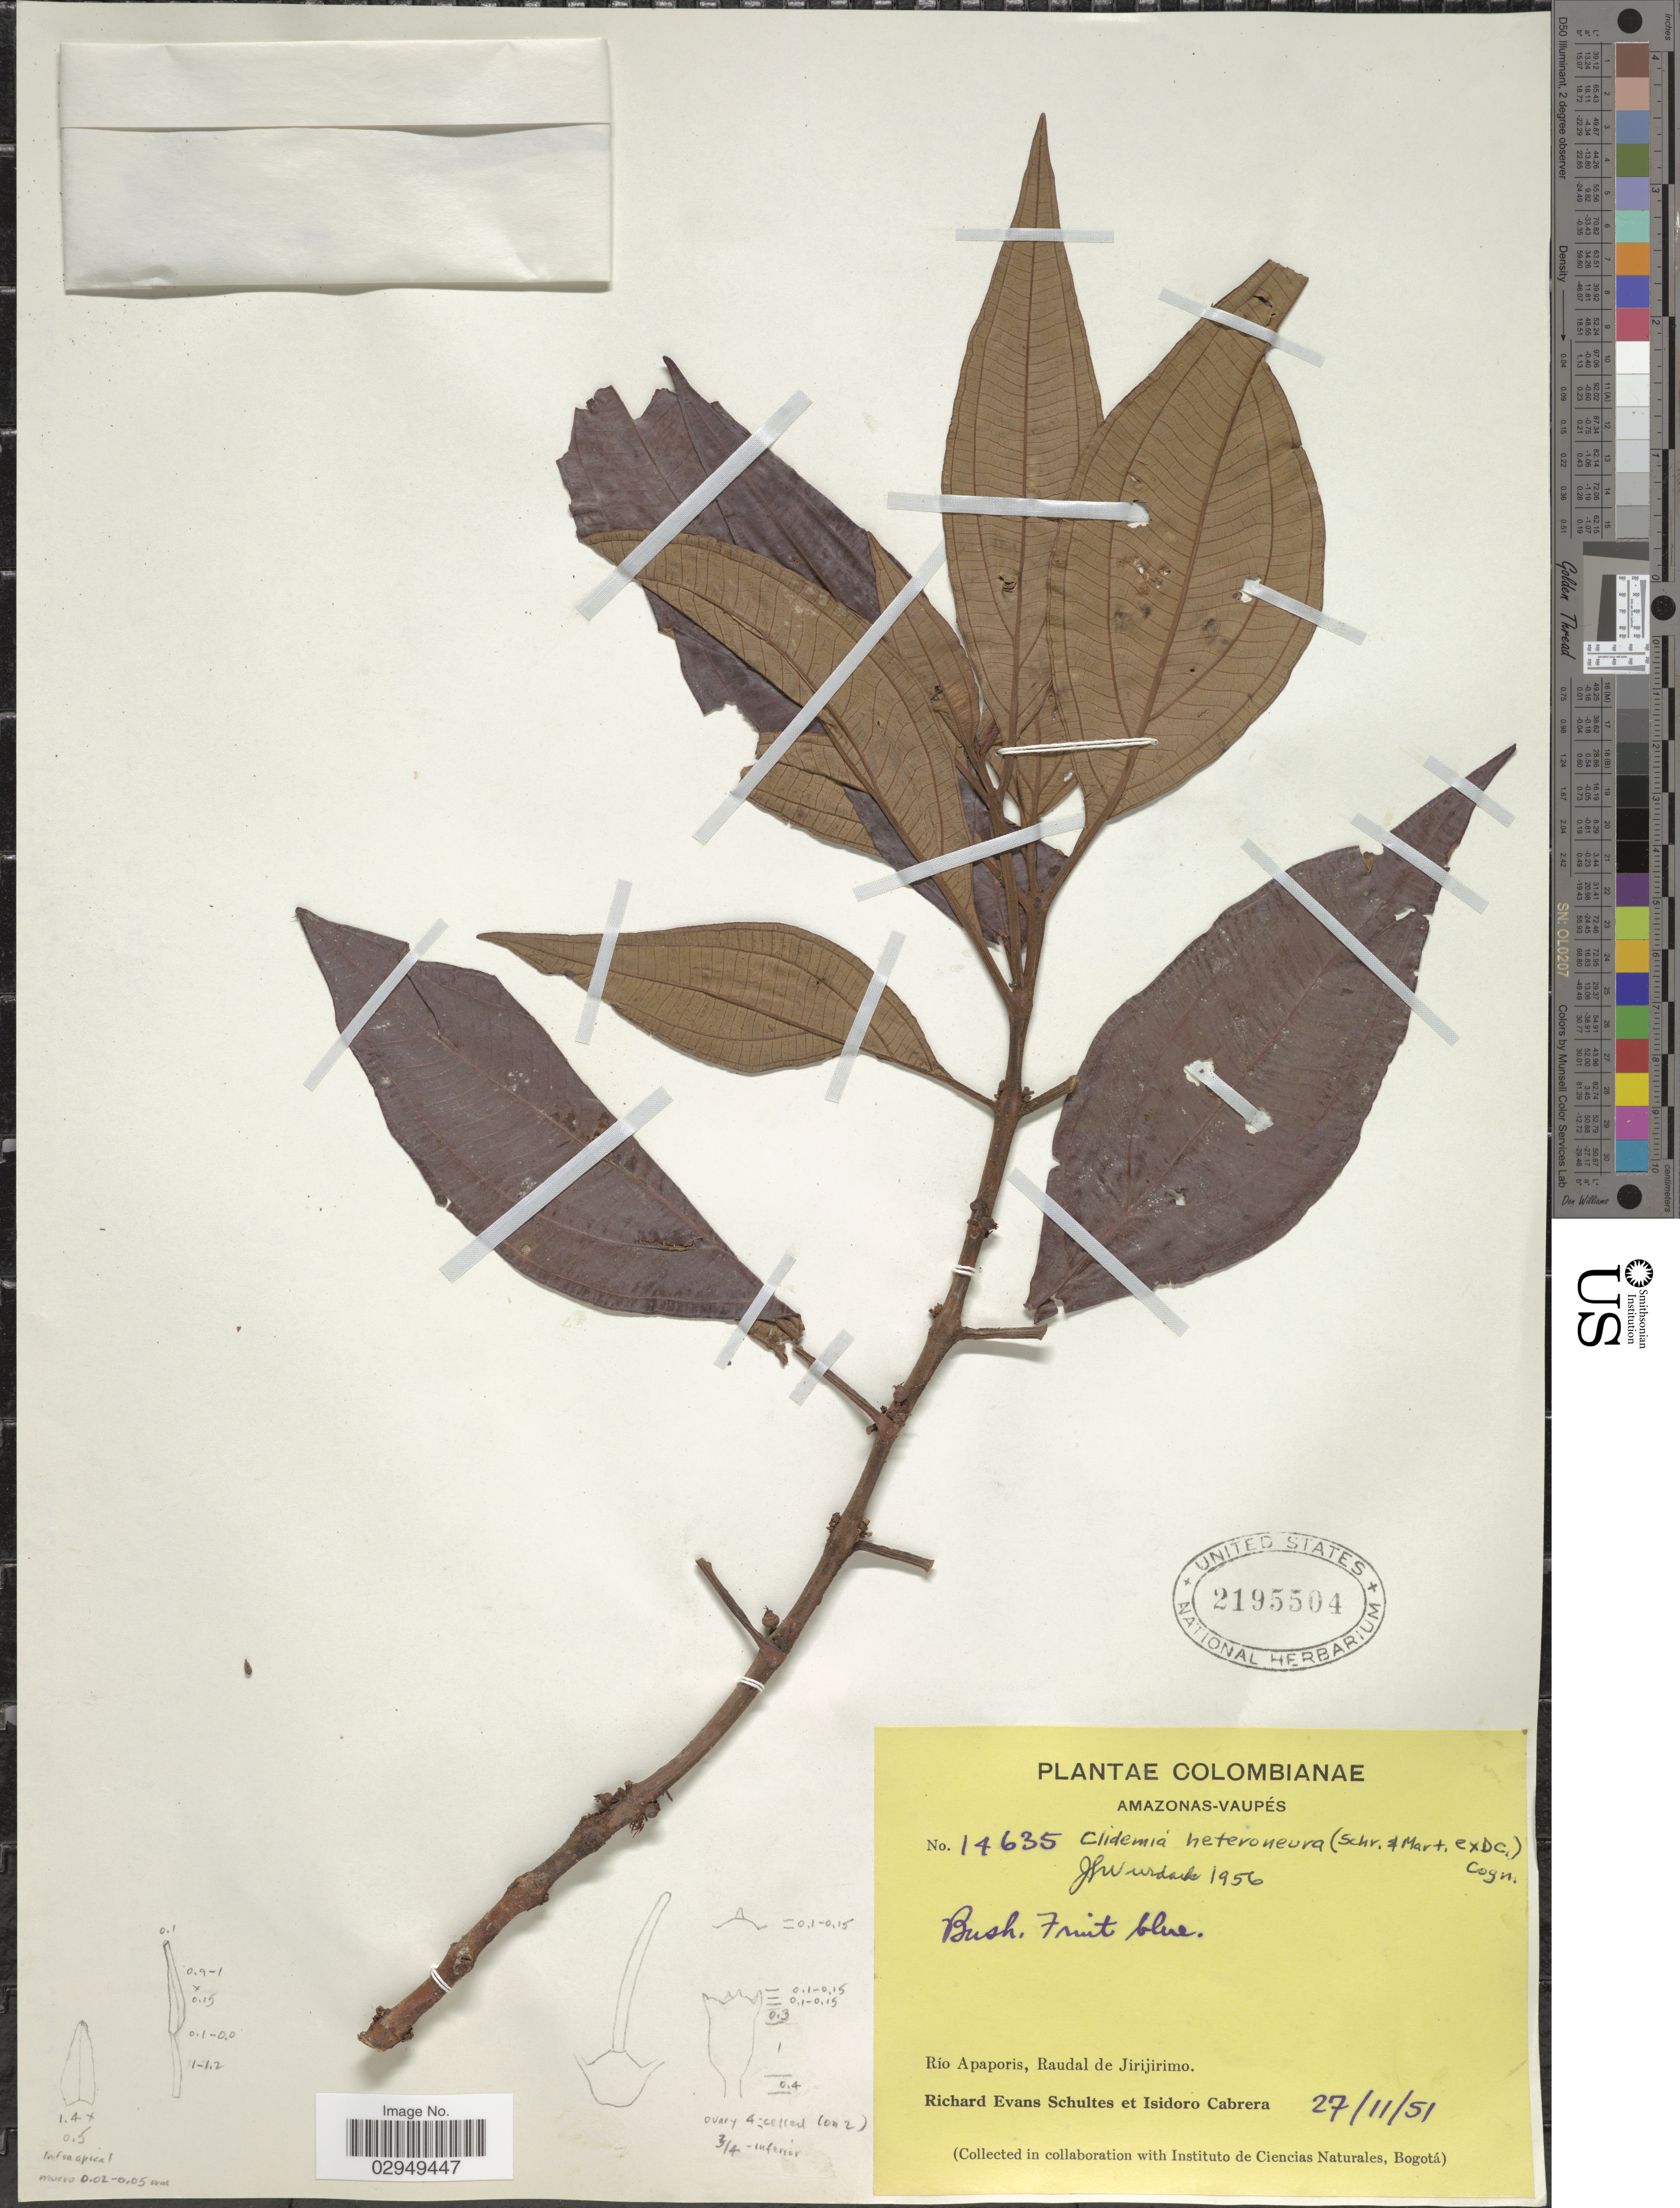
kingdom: Plantae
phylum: Tracheophyta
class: Magnoliopsida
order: Myrtales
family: Melastomataceae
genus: Clidemia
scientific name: Clidemia heteroneura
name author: (DC.) Cogn.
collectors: R. E. Schultes & I. Cabrera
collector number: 14635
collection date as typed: Transcribed d/m/y: 27/11/51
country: Colombia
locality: Amazonas-Vaupés. Río Apaporis, Raudal de Jirijirimo.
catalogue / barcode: US 2195504